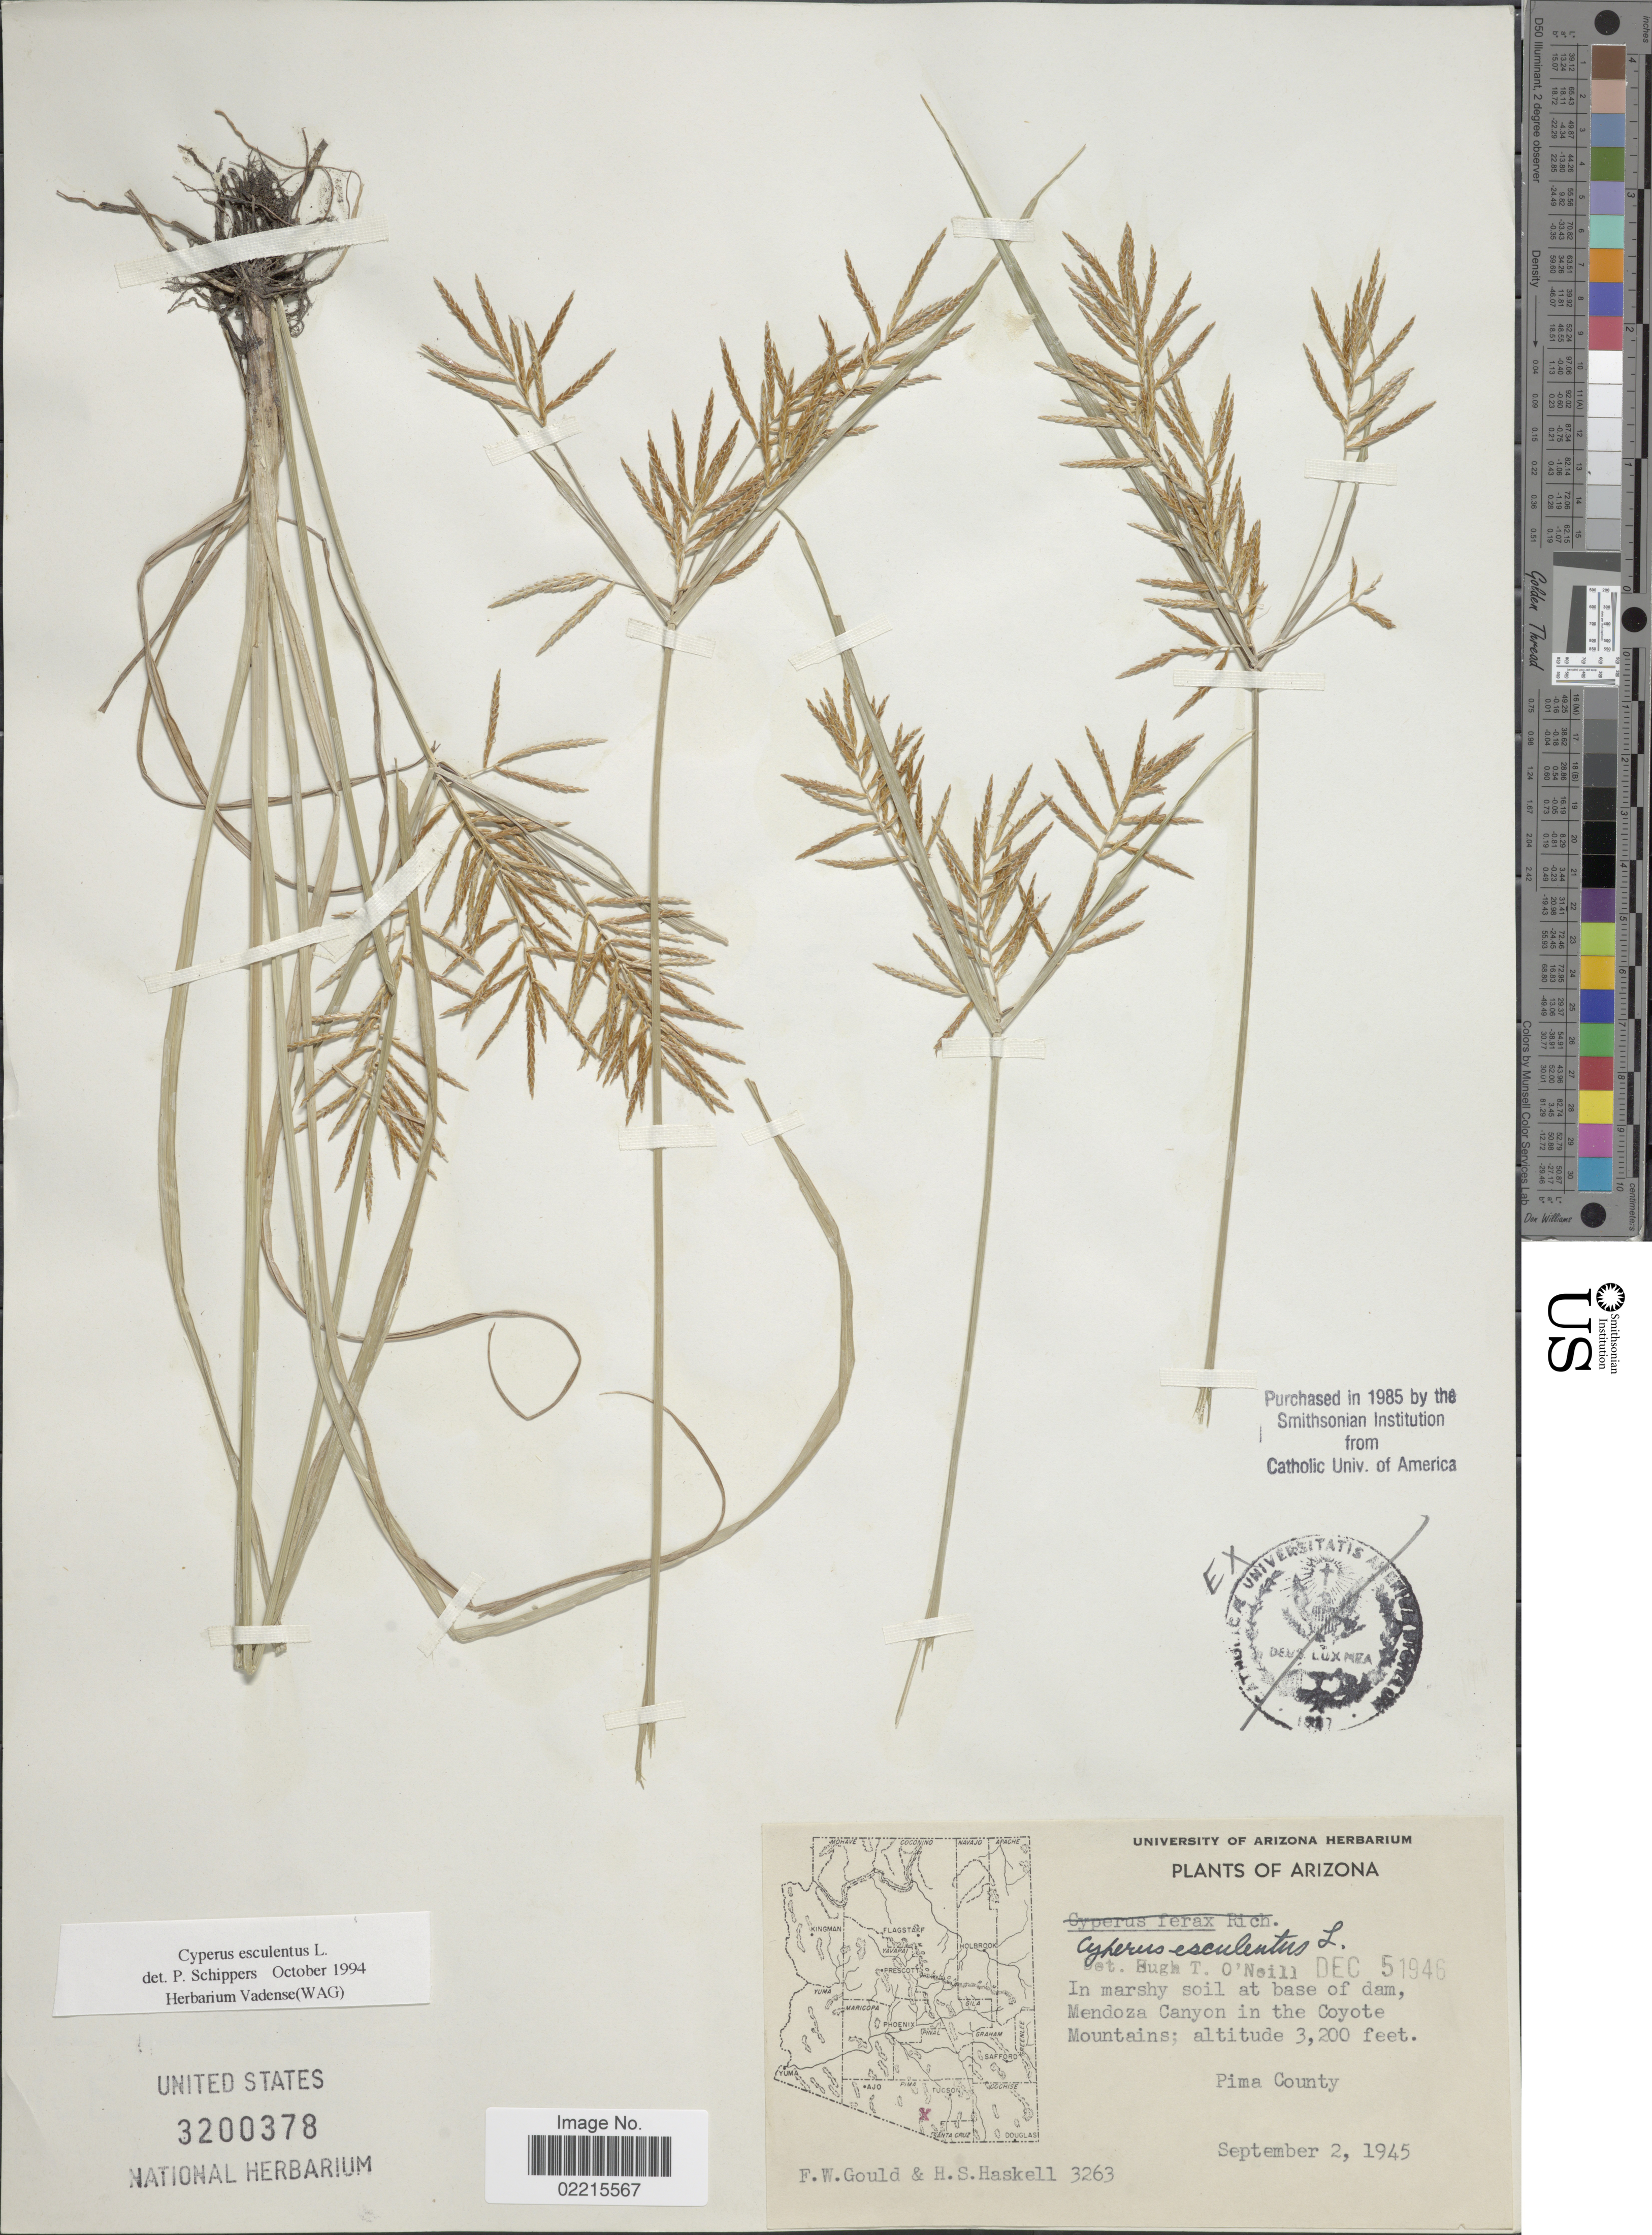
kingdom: Plantae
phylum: Tracheophyta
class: Liliopsida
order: Poales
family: Cyperaceae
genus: Cyperus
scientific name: Cyperus esculentus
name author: L.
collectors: F. W. Gould & H. Haskell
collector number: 3263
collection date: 1945-09-02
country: United States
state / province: Arizona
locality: In marshy soil at base of dam, Mendoza Canyon in the Coyote Mountains; Pima County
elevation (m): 975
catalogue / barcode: US 3200378